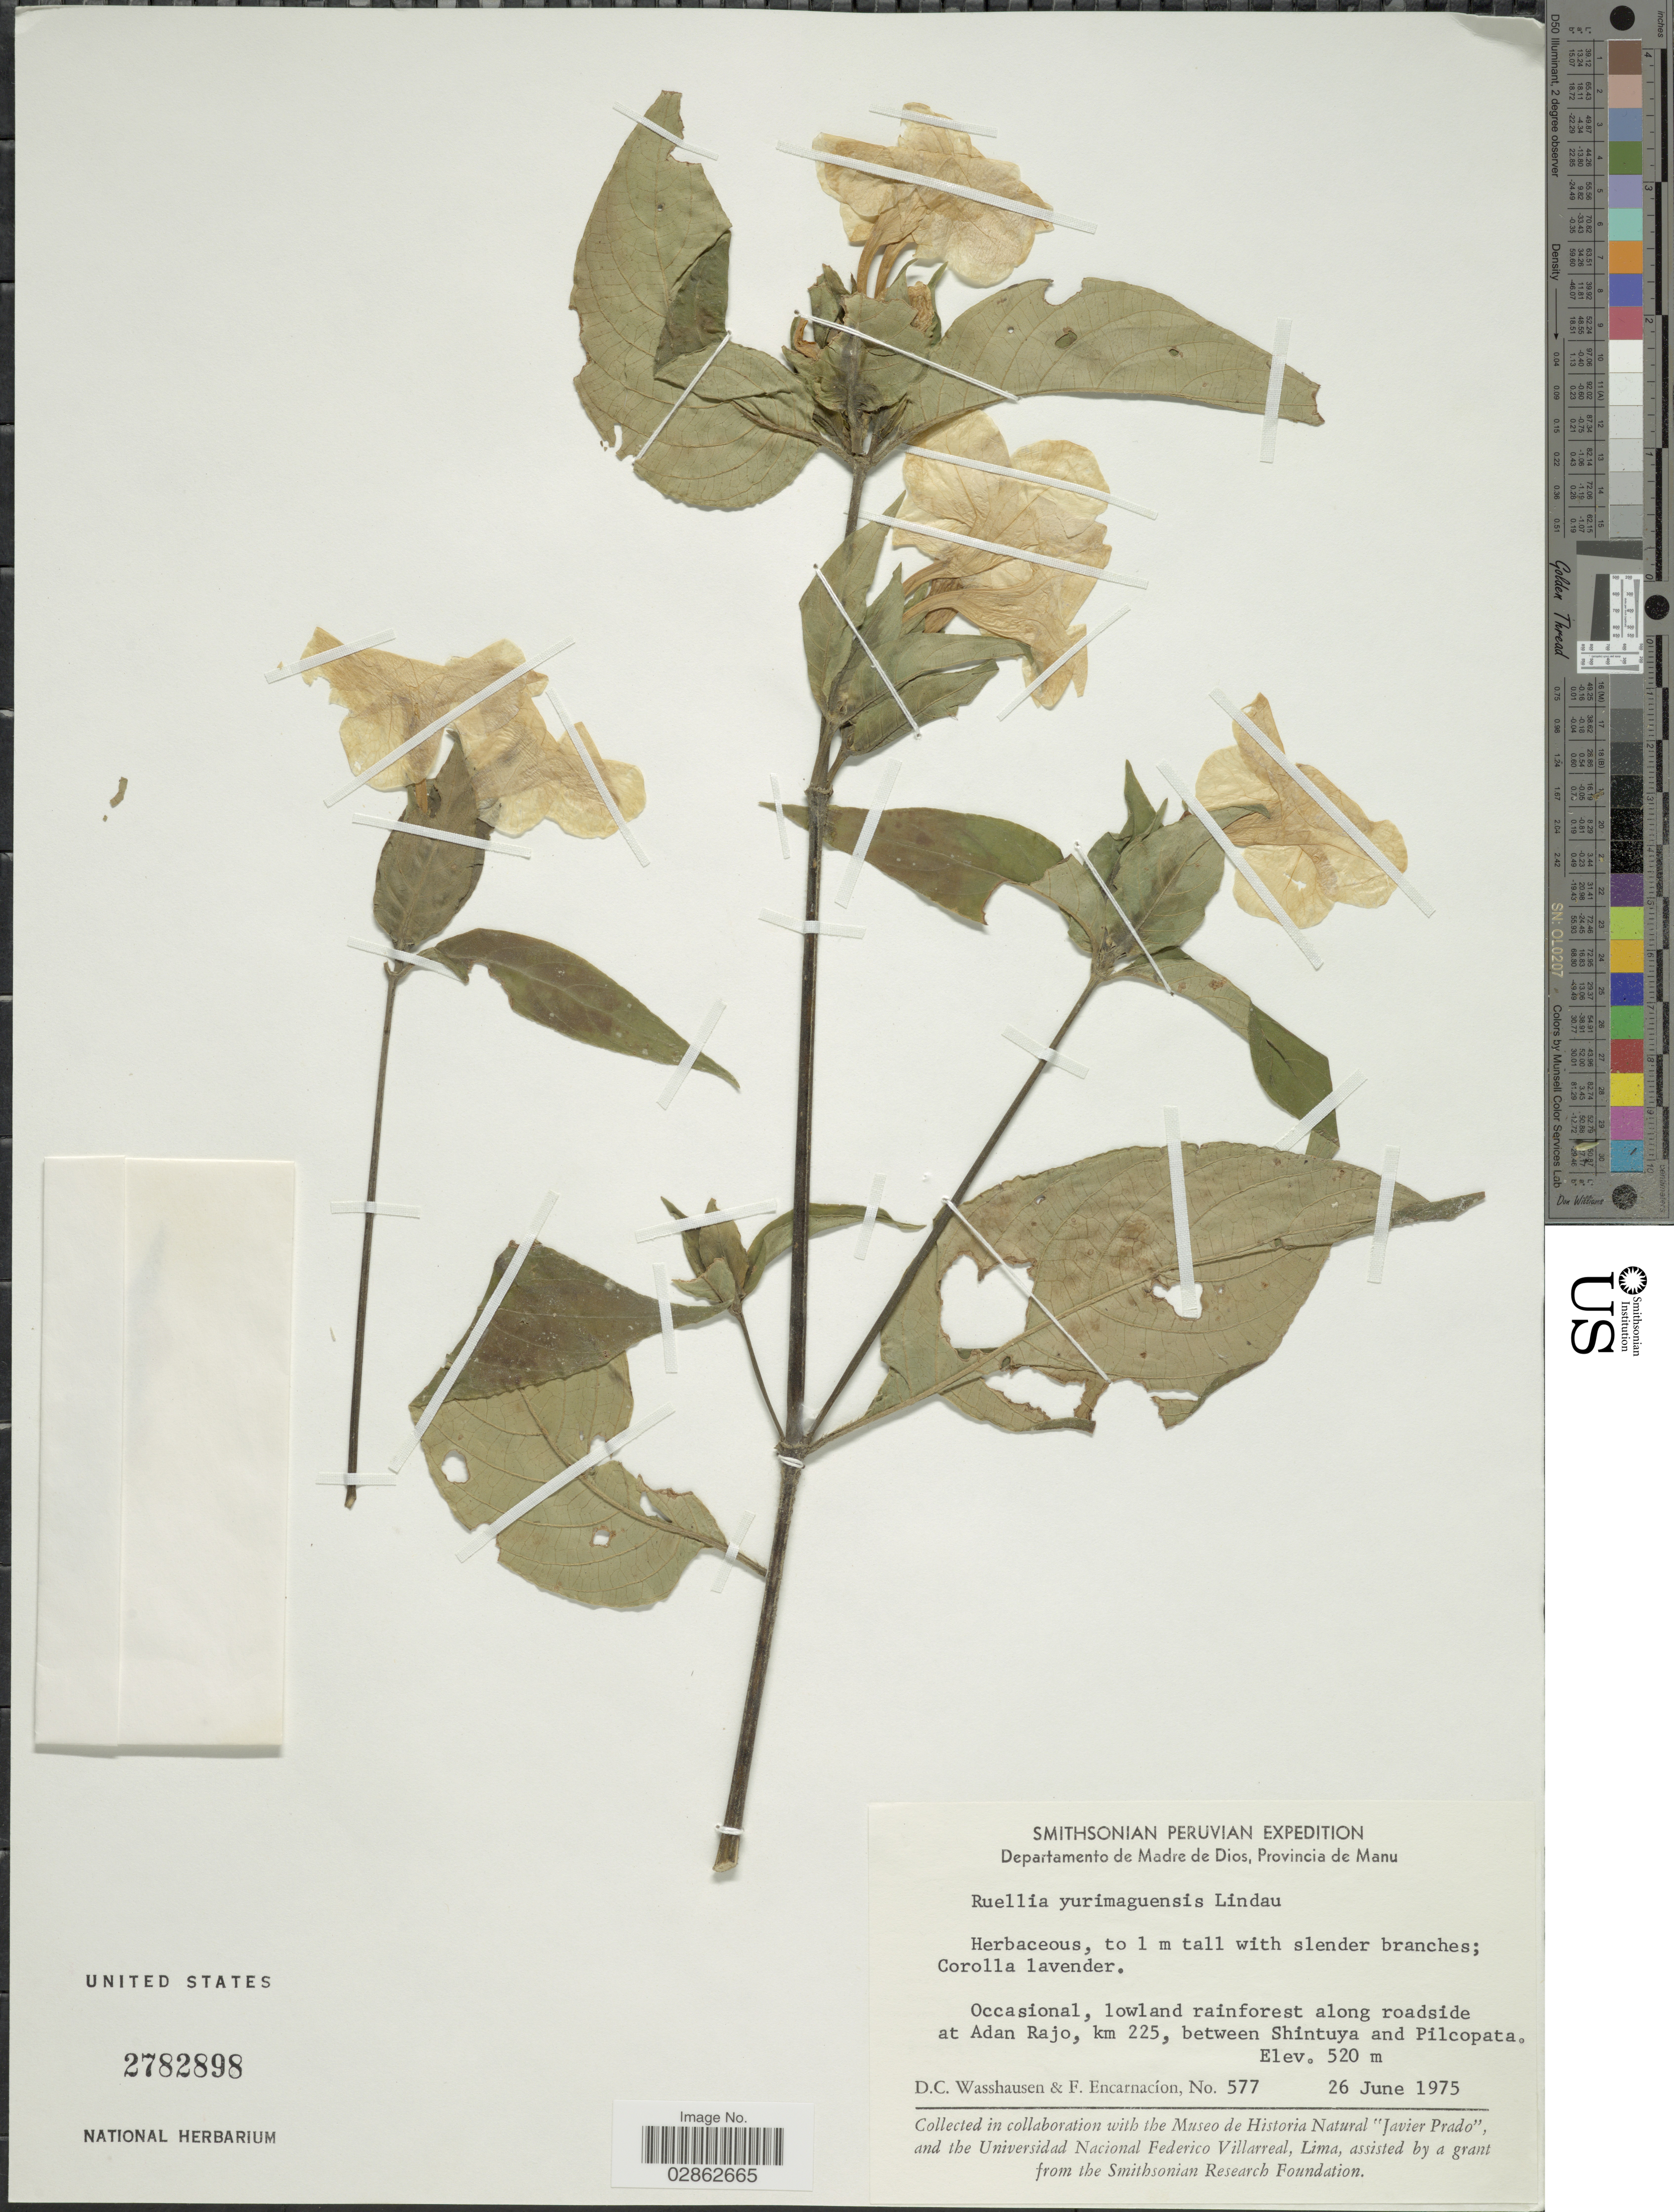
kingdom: Plantae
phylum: Tracheophyta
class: Magnoliopsida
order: Lamiales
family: Acanthaceae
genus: Ruellia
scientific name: Ruellia yurimaguensis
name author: Lindau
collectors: D. C. Wasshausen & F. Encarnación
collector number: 577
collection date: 1975-06-26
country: Peru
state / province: Madre de Dios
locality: Departamento de Madre de Dios, Provincia de Manu. Along roadside at Adan Rajo, km 225, between Shintuya and Pilcopata.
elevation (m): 520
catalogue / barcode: US 2782898